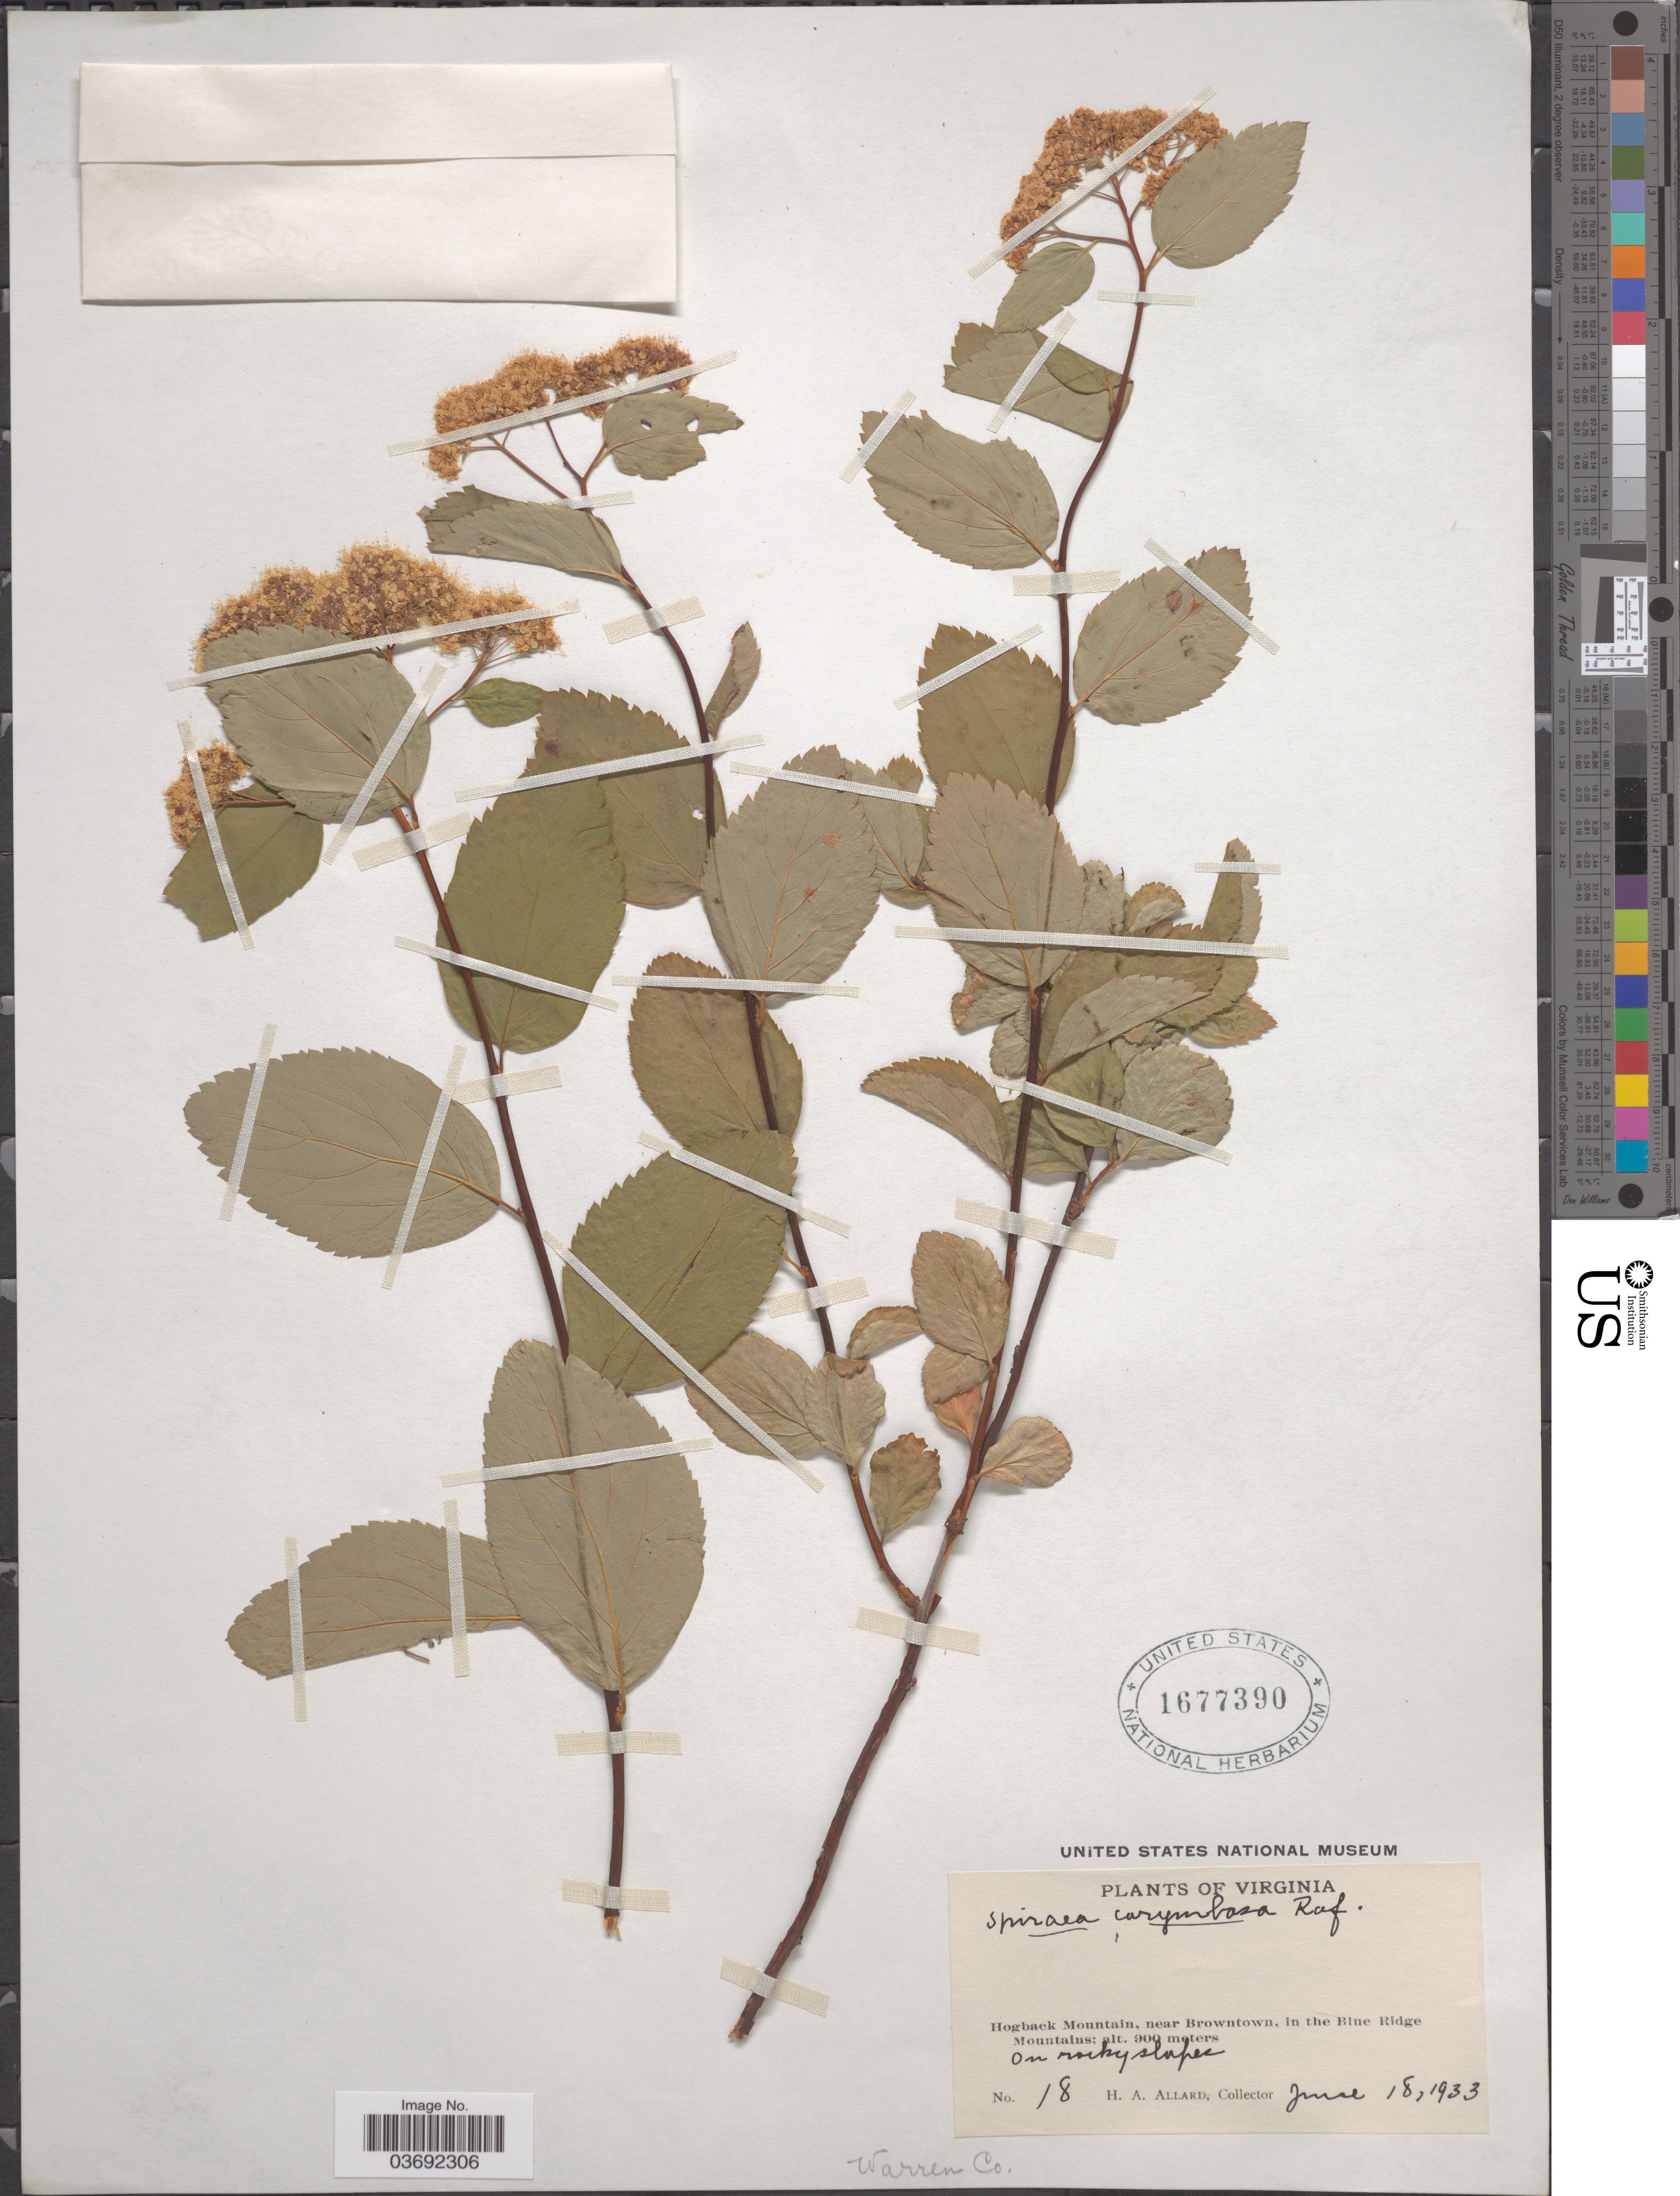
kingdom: Plantae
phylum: Tracheophyta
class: Magnoliopsida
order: Rosales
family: Rosaceae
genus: Spiraea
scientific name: Spiraea corymbosa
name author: Raf.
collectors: H. A. Allard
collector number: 18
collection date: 1933-06-18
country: United States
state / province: Virginia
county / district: Warren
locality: Hogback Mountain, near Browntown, in the Blue Ridge Mountains. Warren Co.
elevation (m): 900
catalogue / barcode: US 1677390